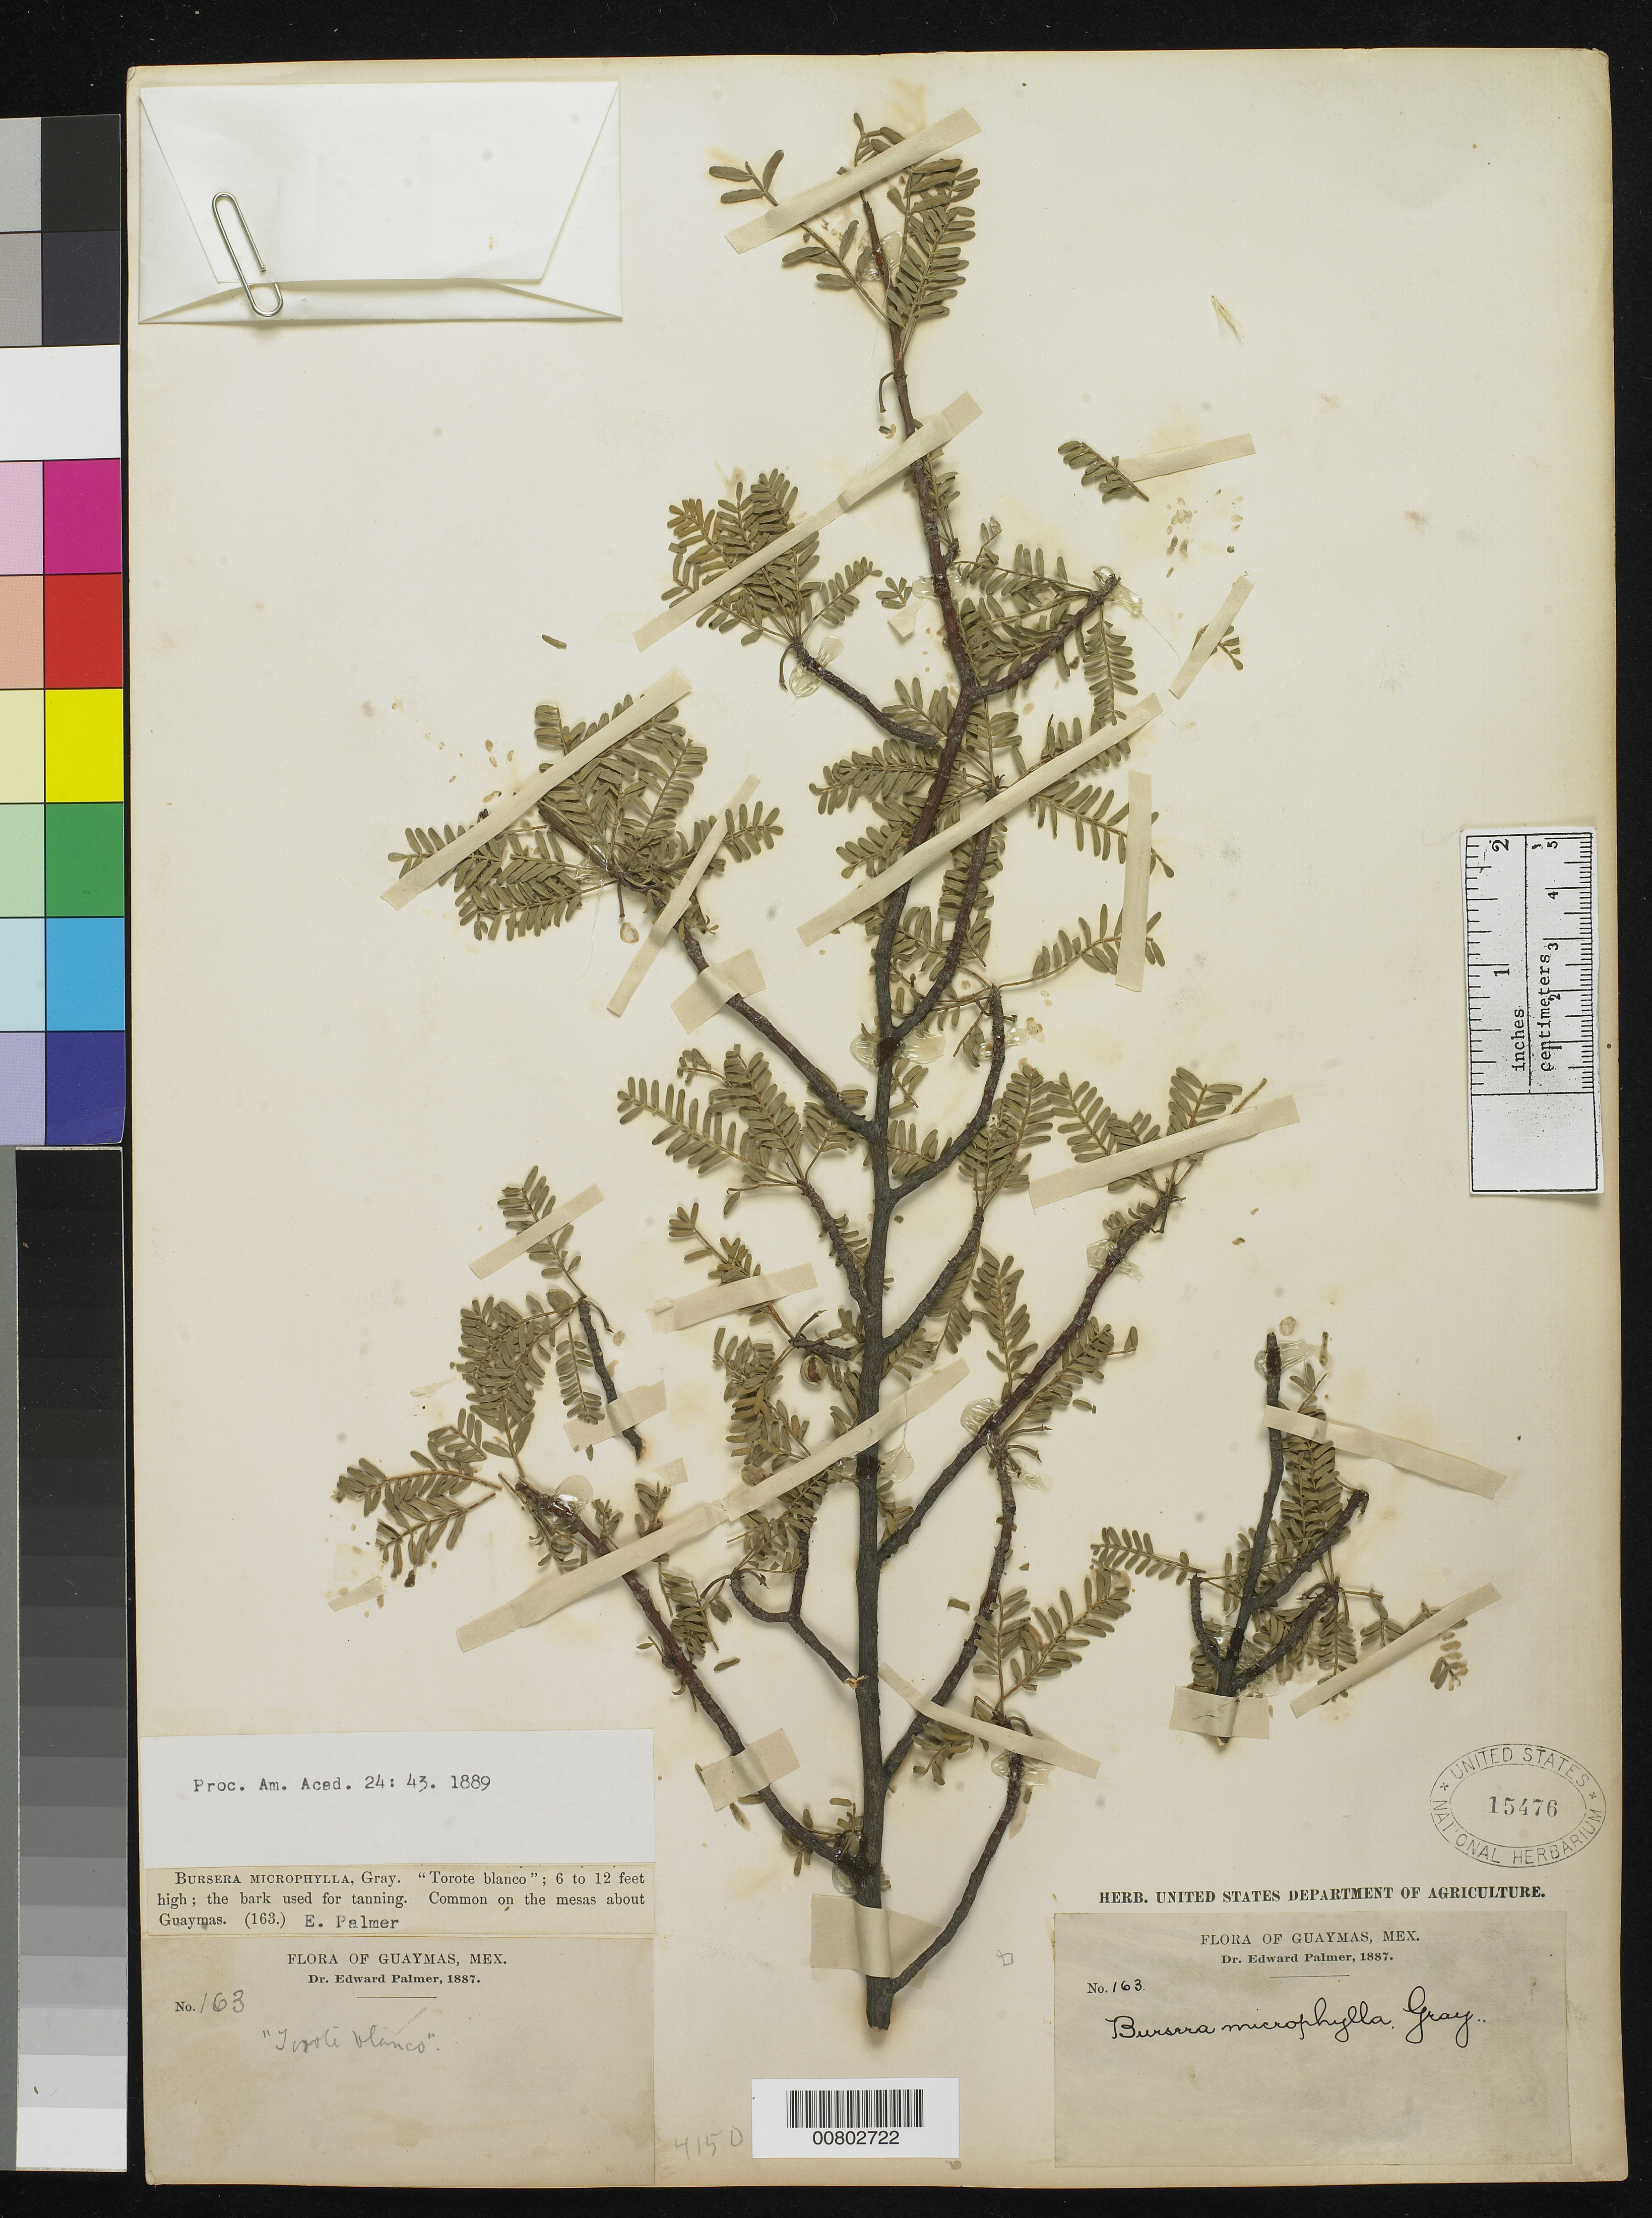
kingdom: Plantae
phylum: Tracheophyta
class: Magnoliopsida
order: Sapindales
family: Burseraceae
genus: Bursera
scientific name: Bursera microphylla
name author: A. Gray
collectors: E. Palmer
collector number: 163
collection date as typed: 1887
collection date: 1887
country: Mexico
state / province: Sonora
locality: Guaymas, Sonora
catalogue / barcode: US 15476